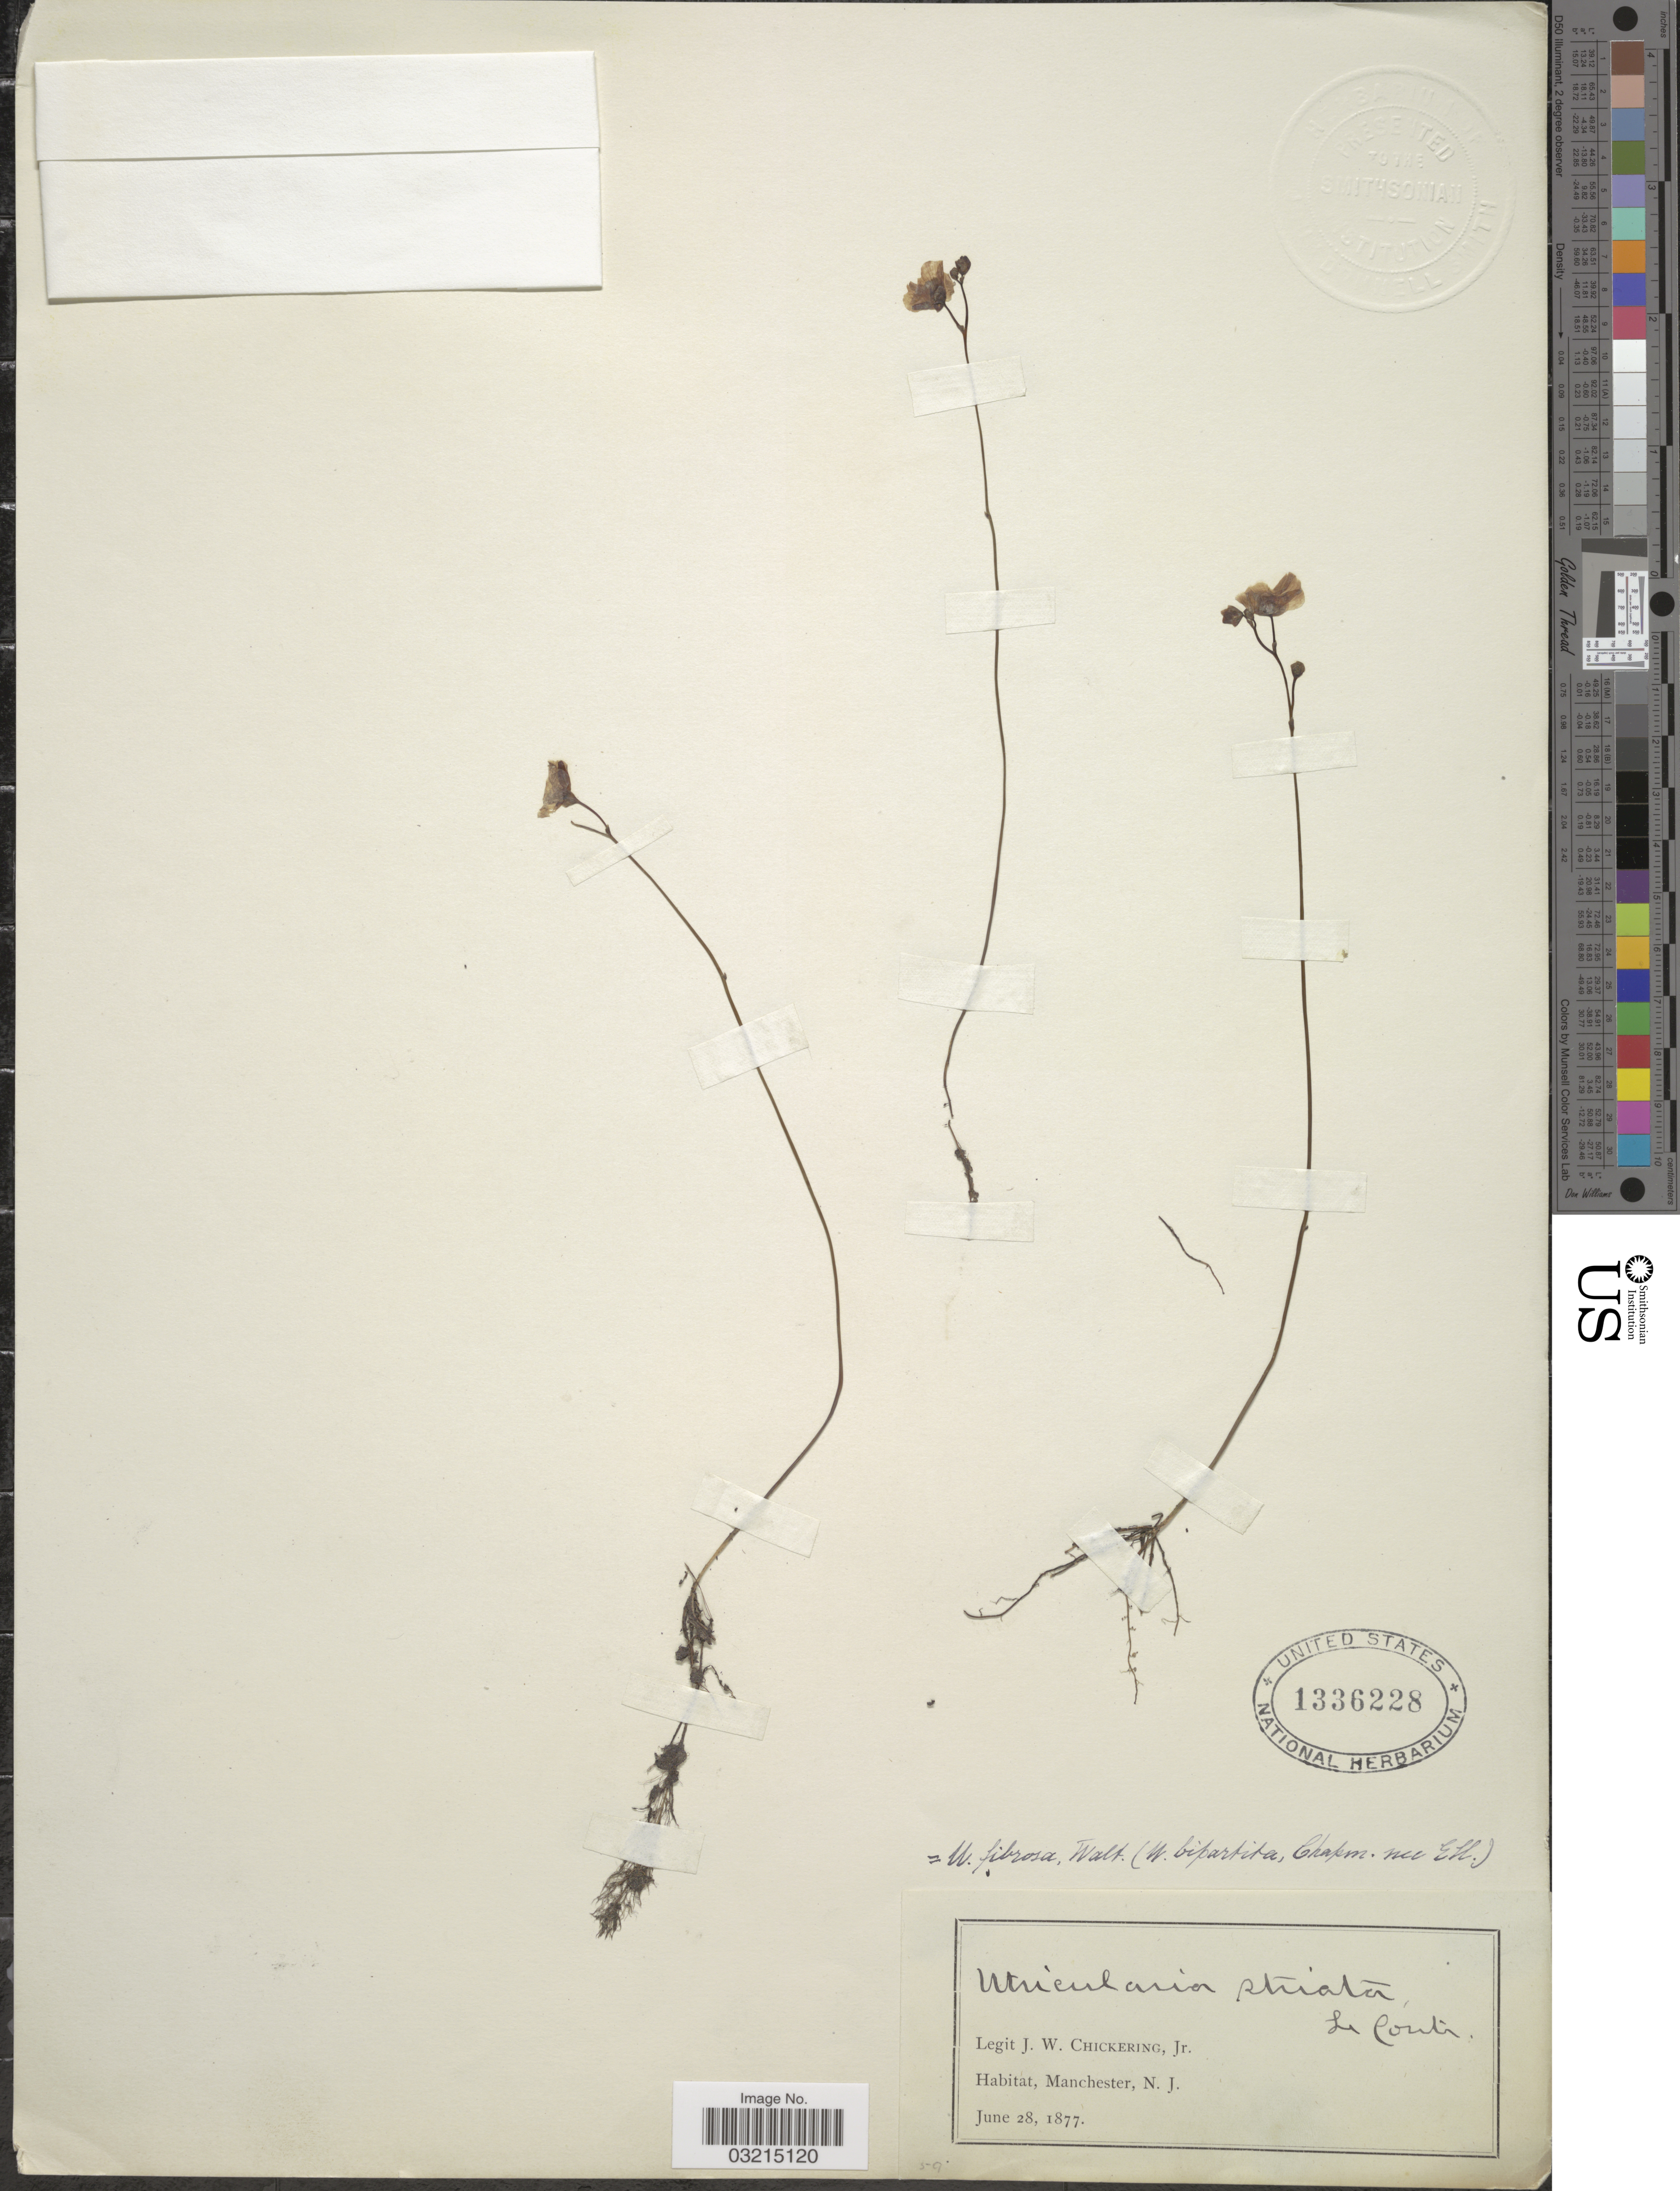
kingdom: Plantae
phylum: Tracheophyta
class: Magnoliopsida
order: Lamiales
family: Lentibulariaceae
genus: Utricularia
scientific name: Utricularia gibba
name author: L.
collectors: J. W. Chickering Jr.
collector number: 59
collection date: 1877-06-28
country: United States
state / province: New Jersey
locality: Manchester.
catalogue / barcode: US 1336228